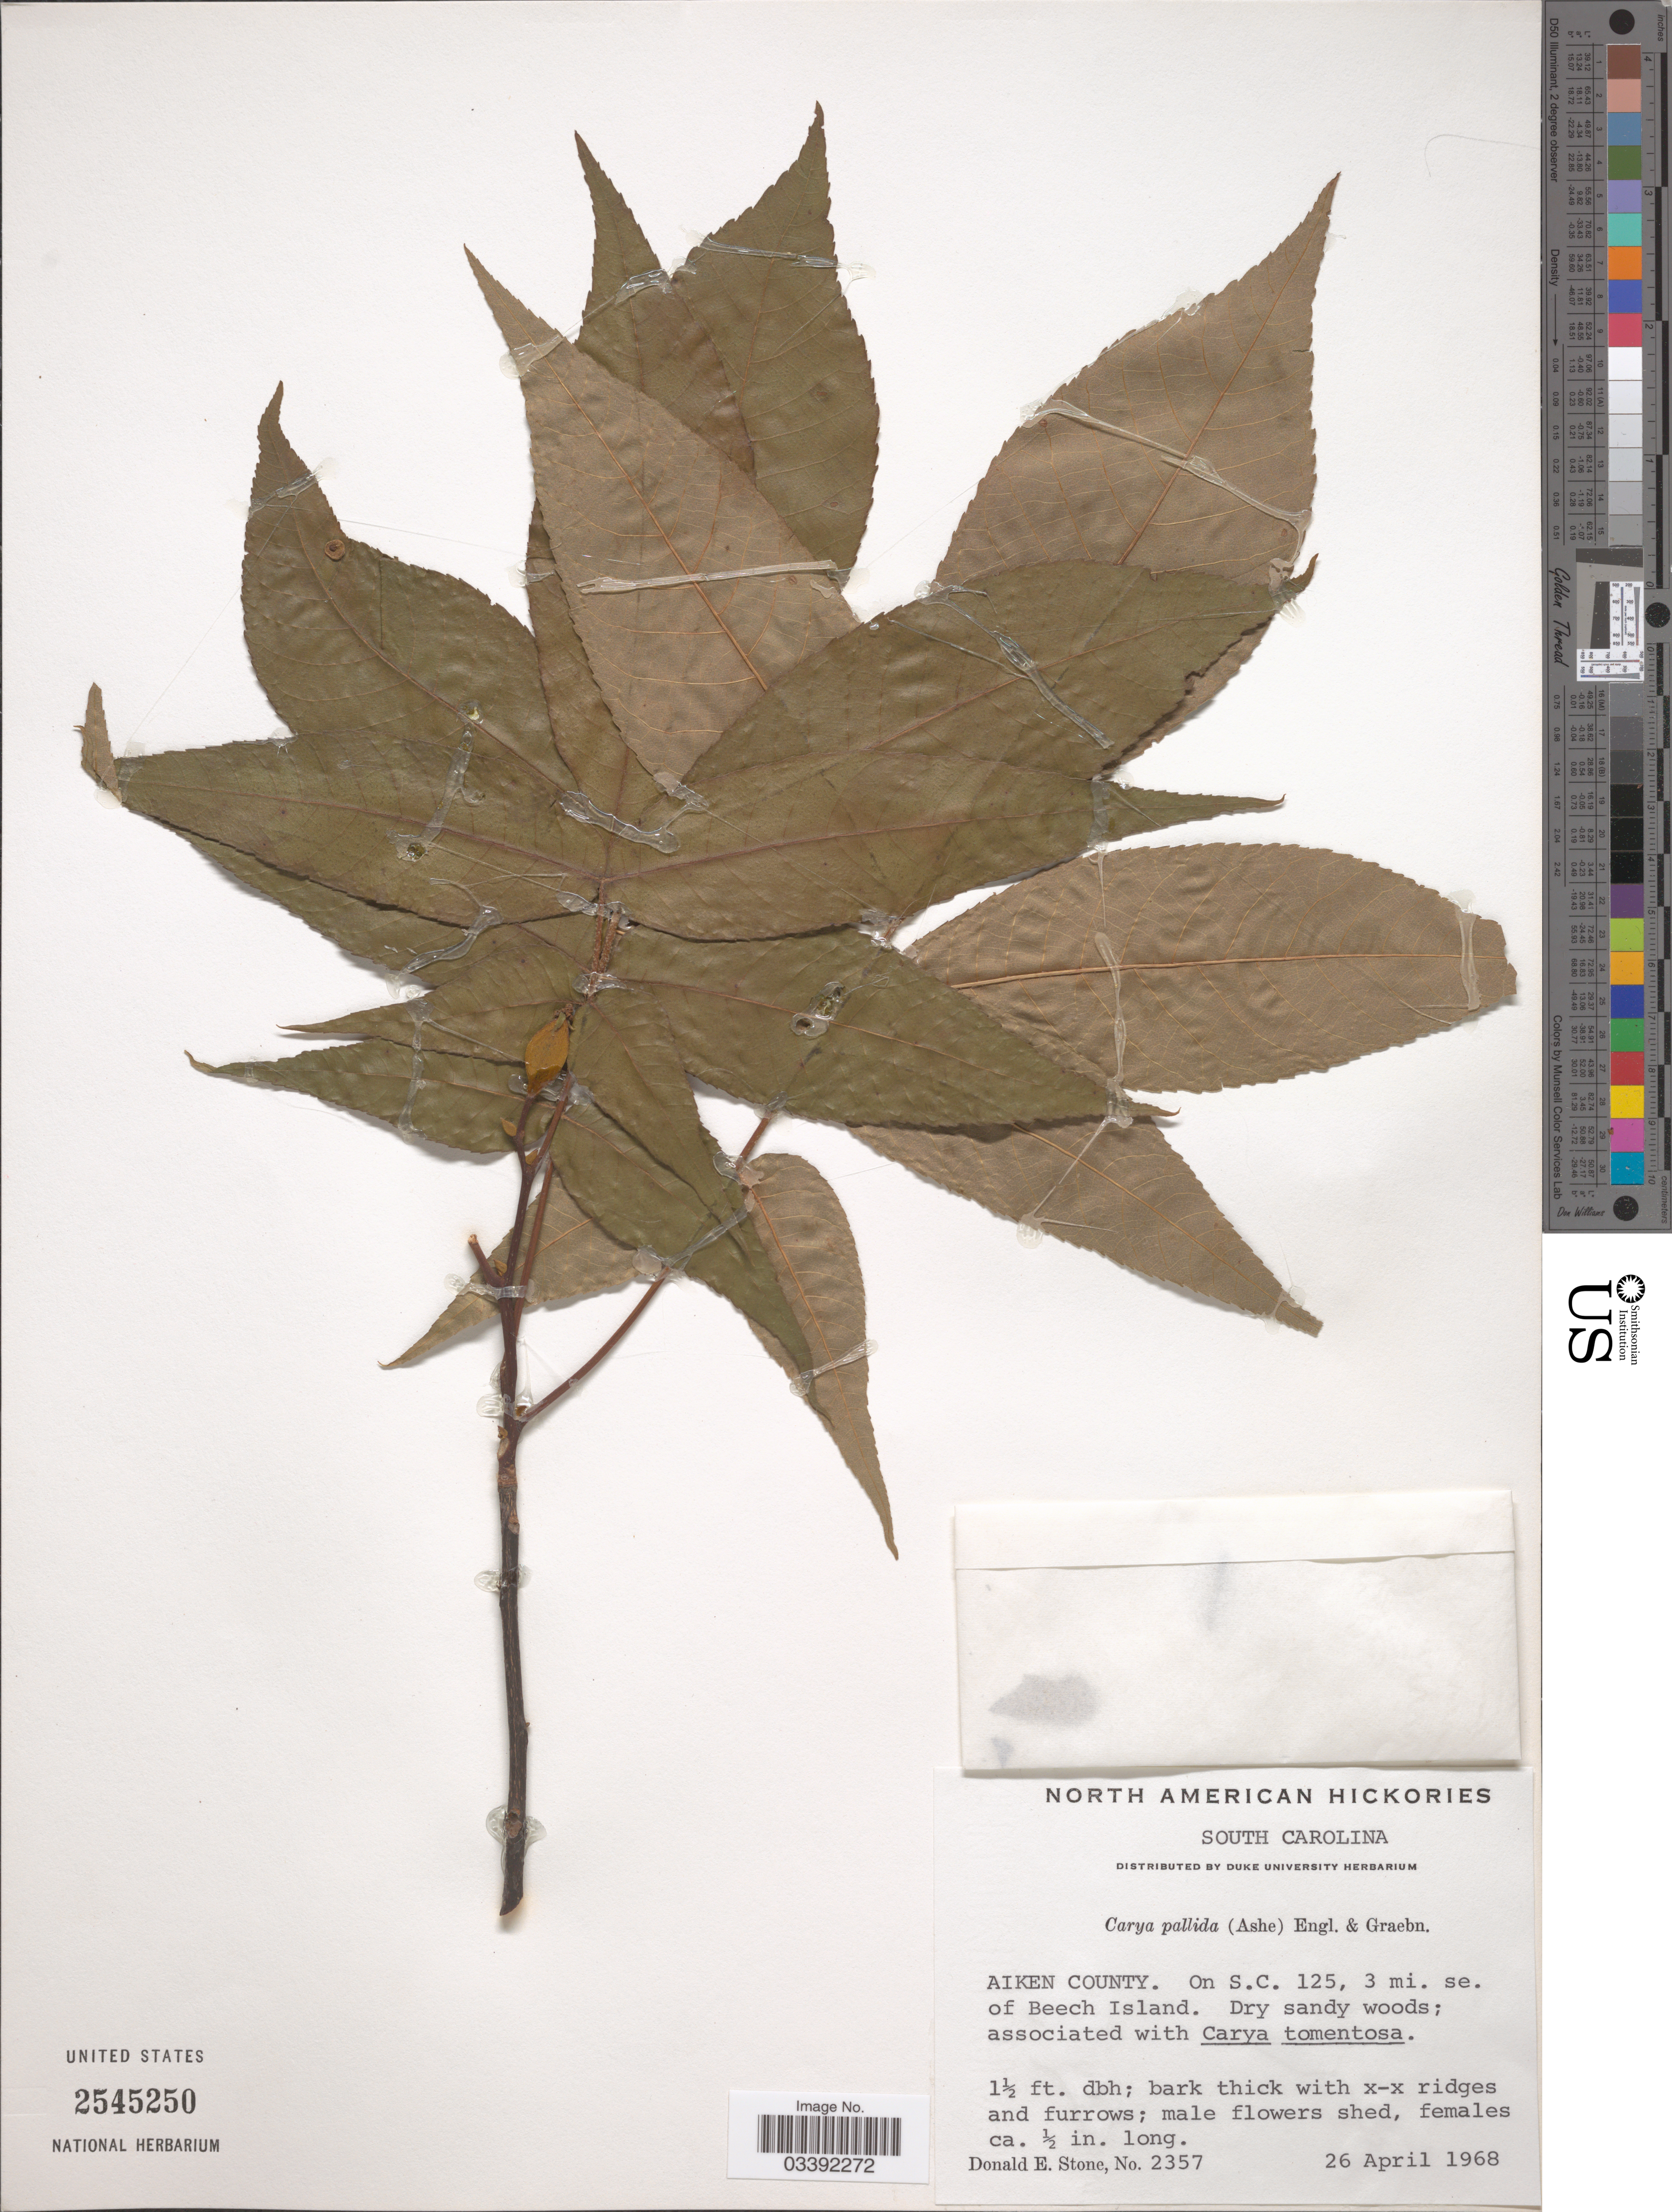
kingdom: Plantae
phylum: Tracheophyta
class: Magnoliopsida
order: Fagales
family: Juglandaceae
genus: Carya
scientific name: Carya pallida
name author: (Ashe) Engl. & Graebner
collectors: D. Stone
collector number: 2357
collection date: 1968-04-26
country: United States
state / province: South Carolina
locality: Aiken County. On S.C. 125, 3 mi. se. of Beech Island.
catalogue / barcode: US 2545250